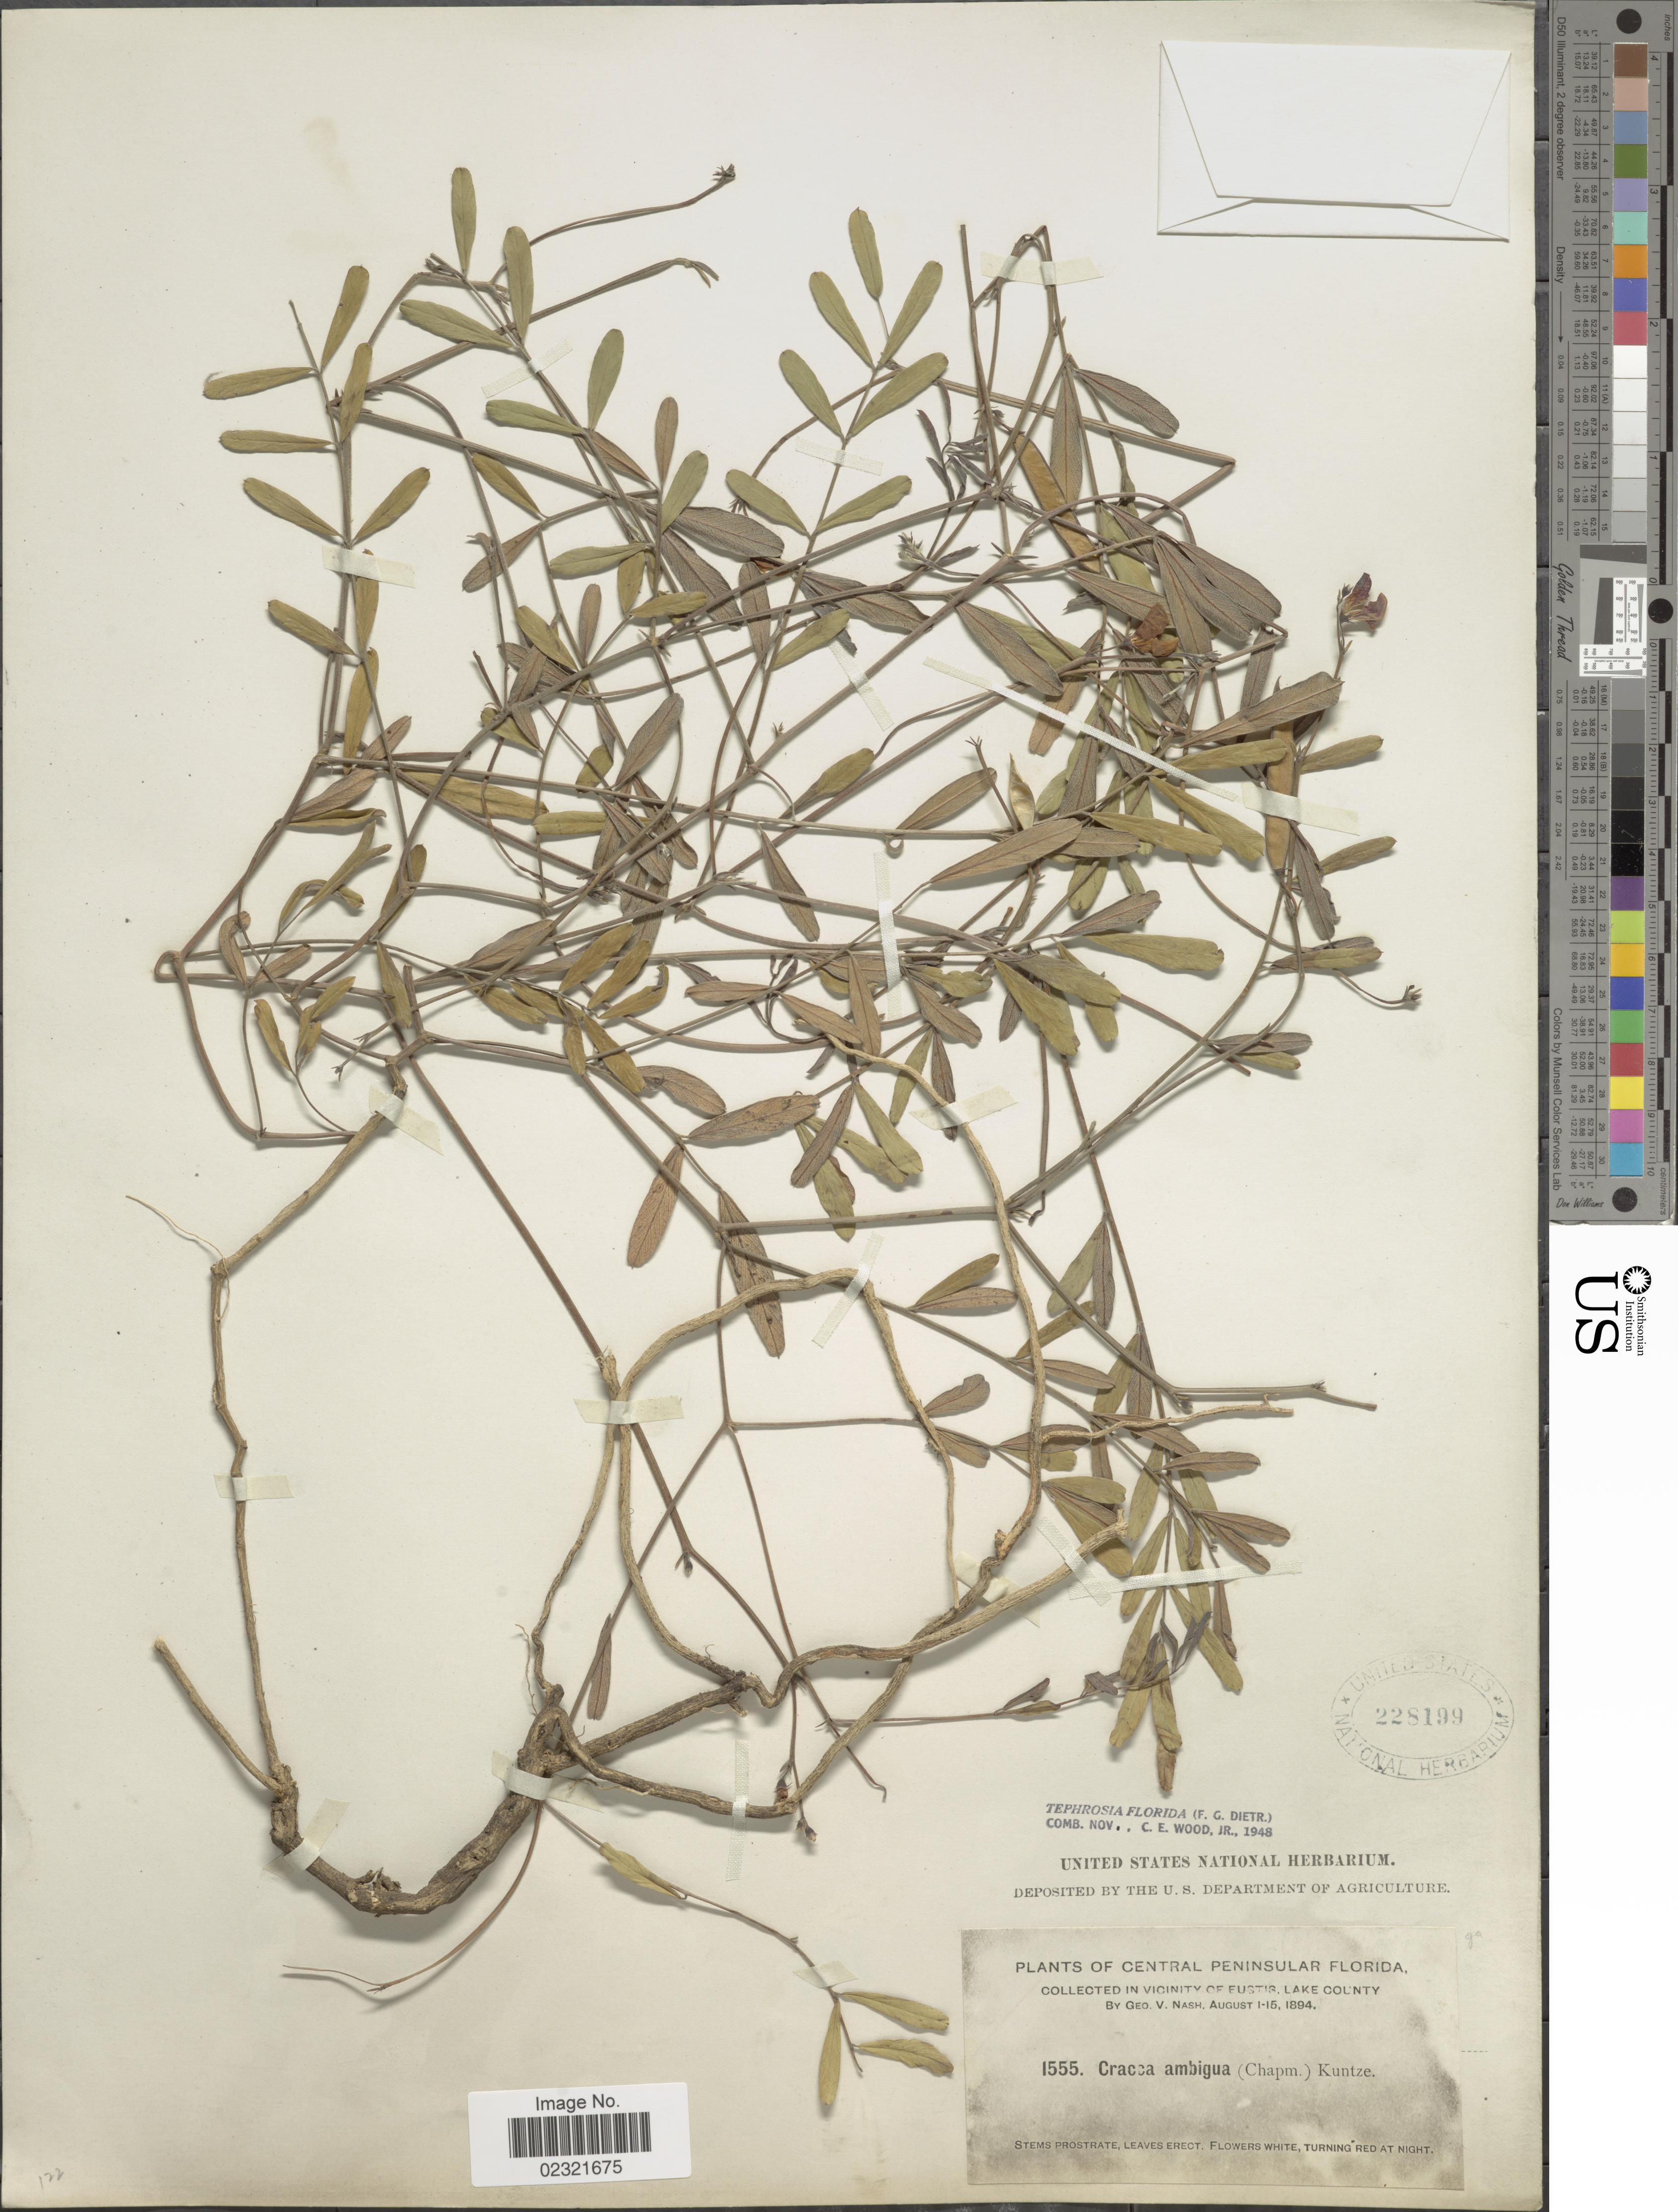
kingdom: Plantae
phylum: Tracheophyta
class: Magnoliopsida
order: Fabales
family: Fabaceae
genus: Tephrosia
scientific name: Tephrosia florida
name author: (Dietr.) C.E. Wood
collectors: G. V. Nash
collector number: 1555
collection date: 1894-08-01/1894-08-15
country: United States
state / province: Florida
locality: Central Peninsular Florida, in Vicinity of Eustis, Lake County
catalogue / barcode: US 228199